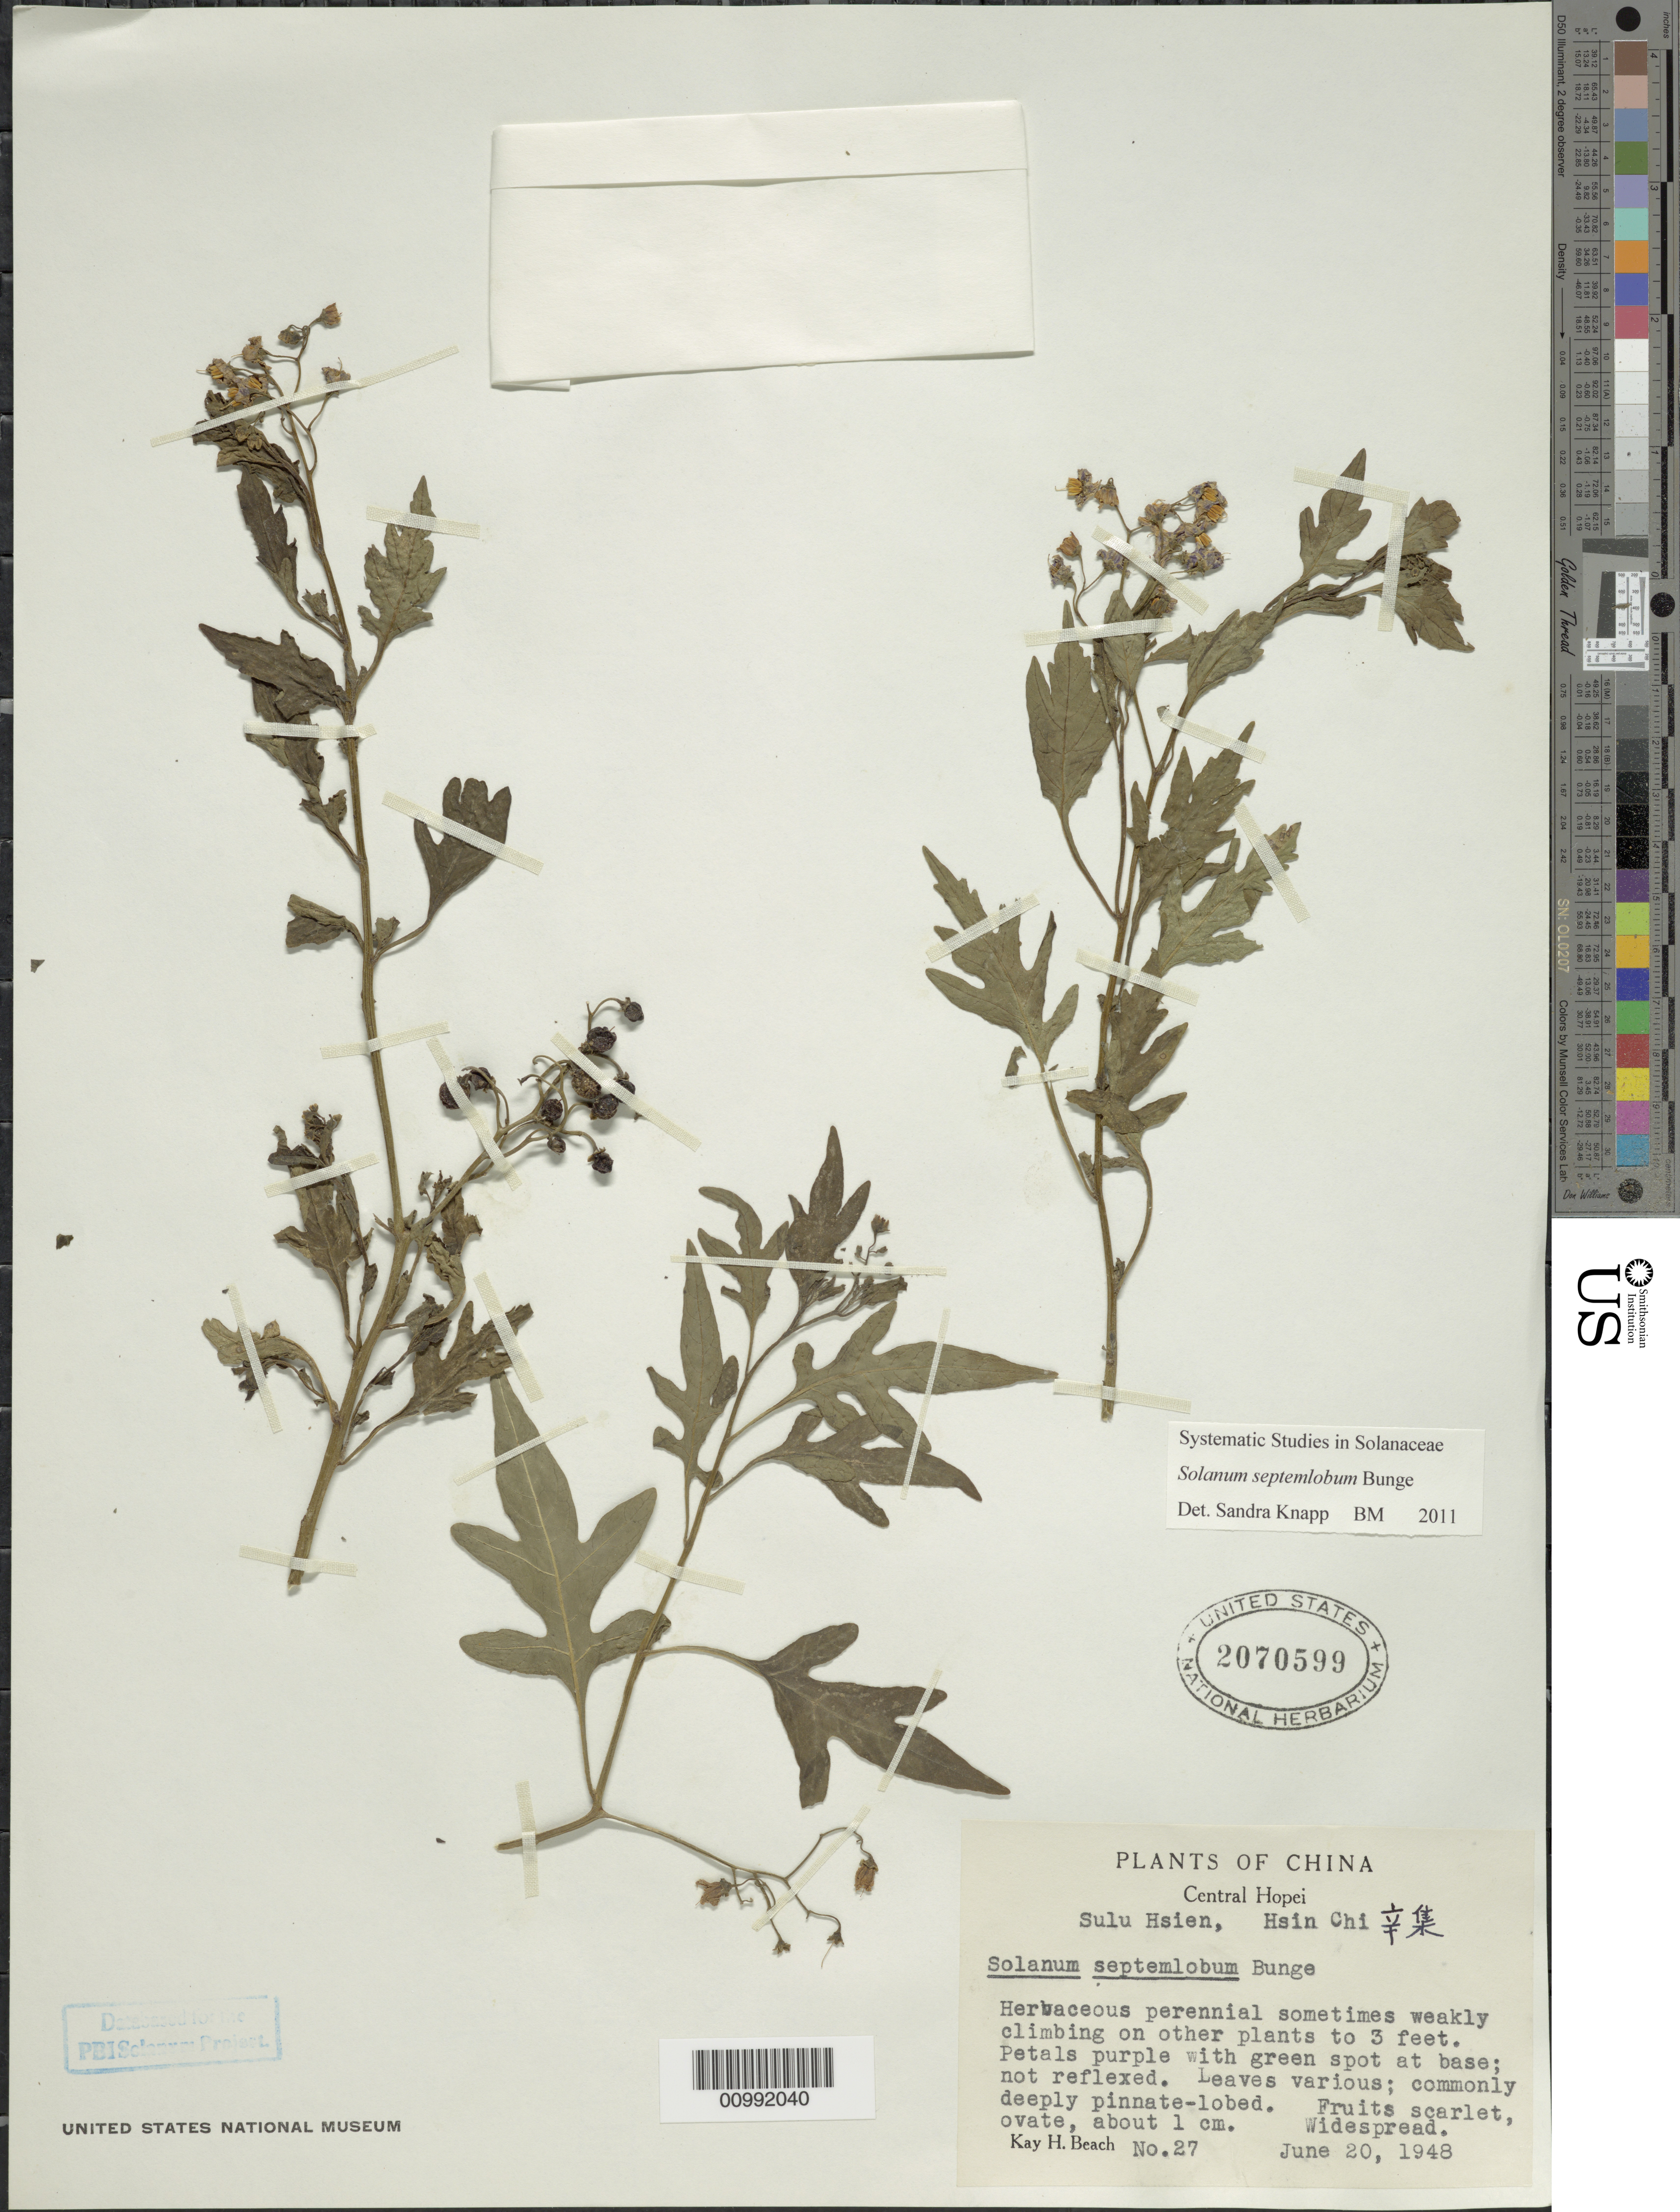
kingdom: Plantae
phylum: Tracheophyta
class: Magnoliopsida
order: Solanales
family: Solanaceae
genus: Solanum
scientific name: Solanum septemlobum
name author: Bunge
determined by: Knapp, S. D.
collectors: K. H. Beach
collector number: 27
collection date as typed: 20 Jun 1948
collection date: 1948-06-20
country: China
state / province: Hebei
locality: Central Hopei, Sulu Hsien, Hsin Chi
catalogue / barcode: US 2070599